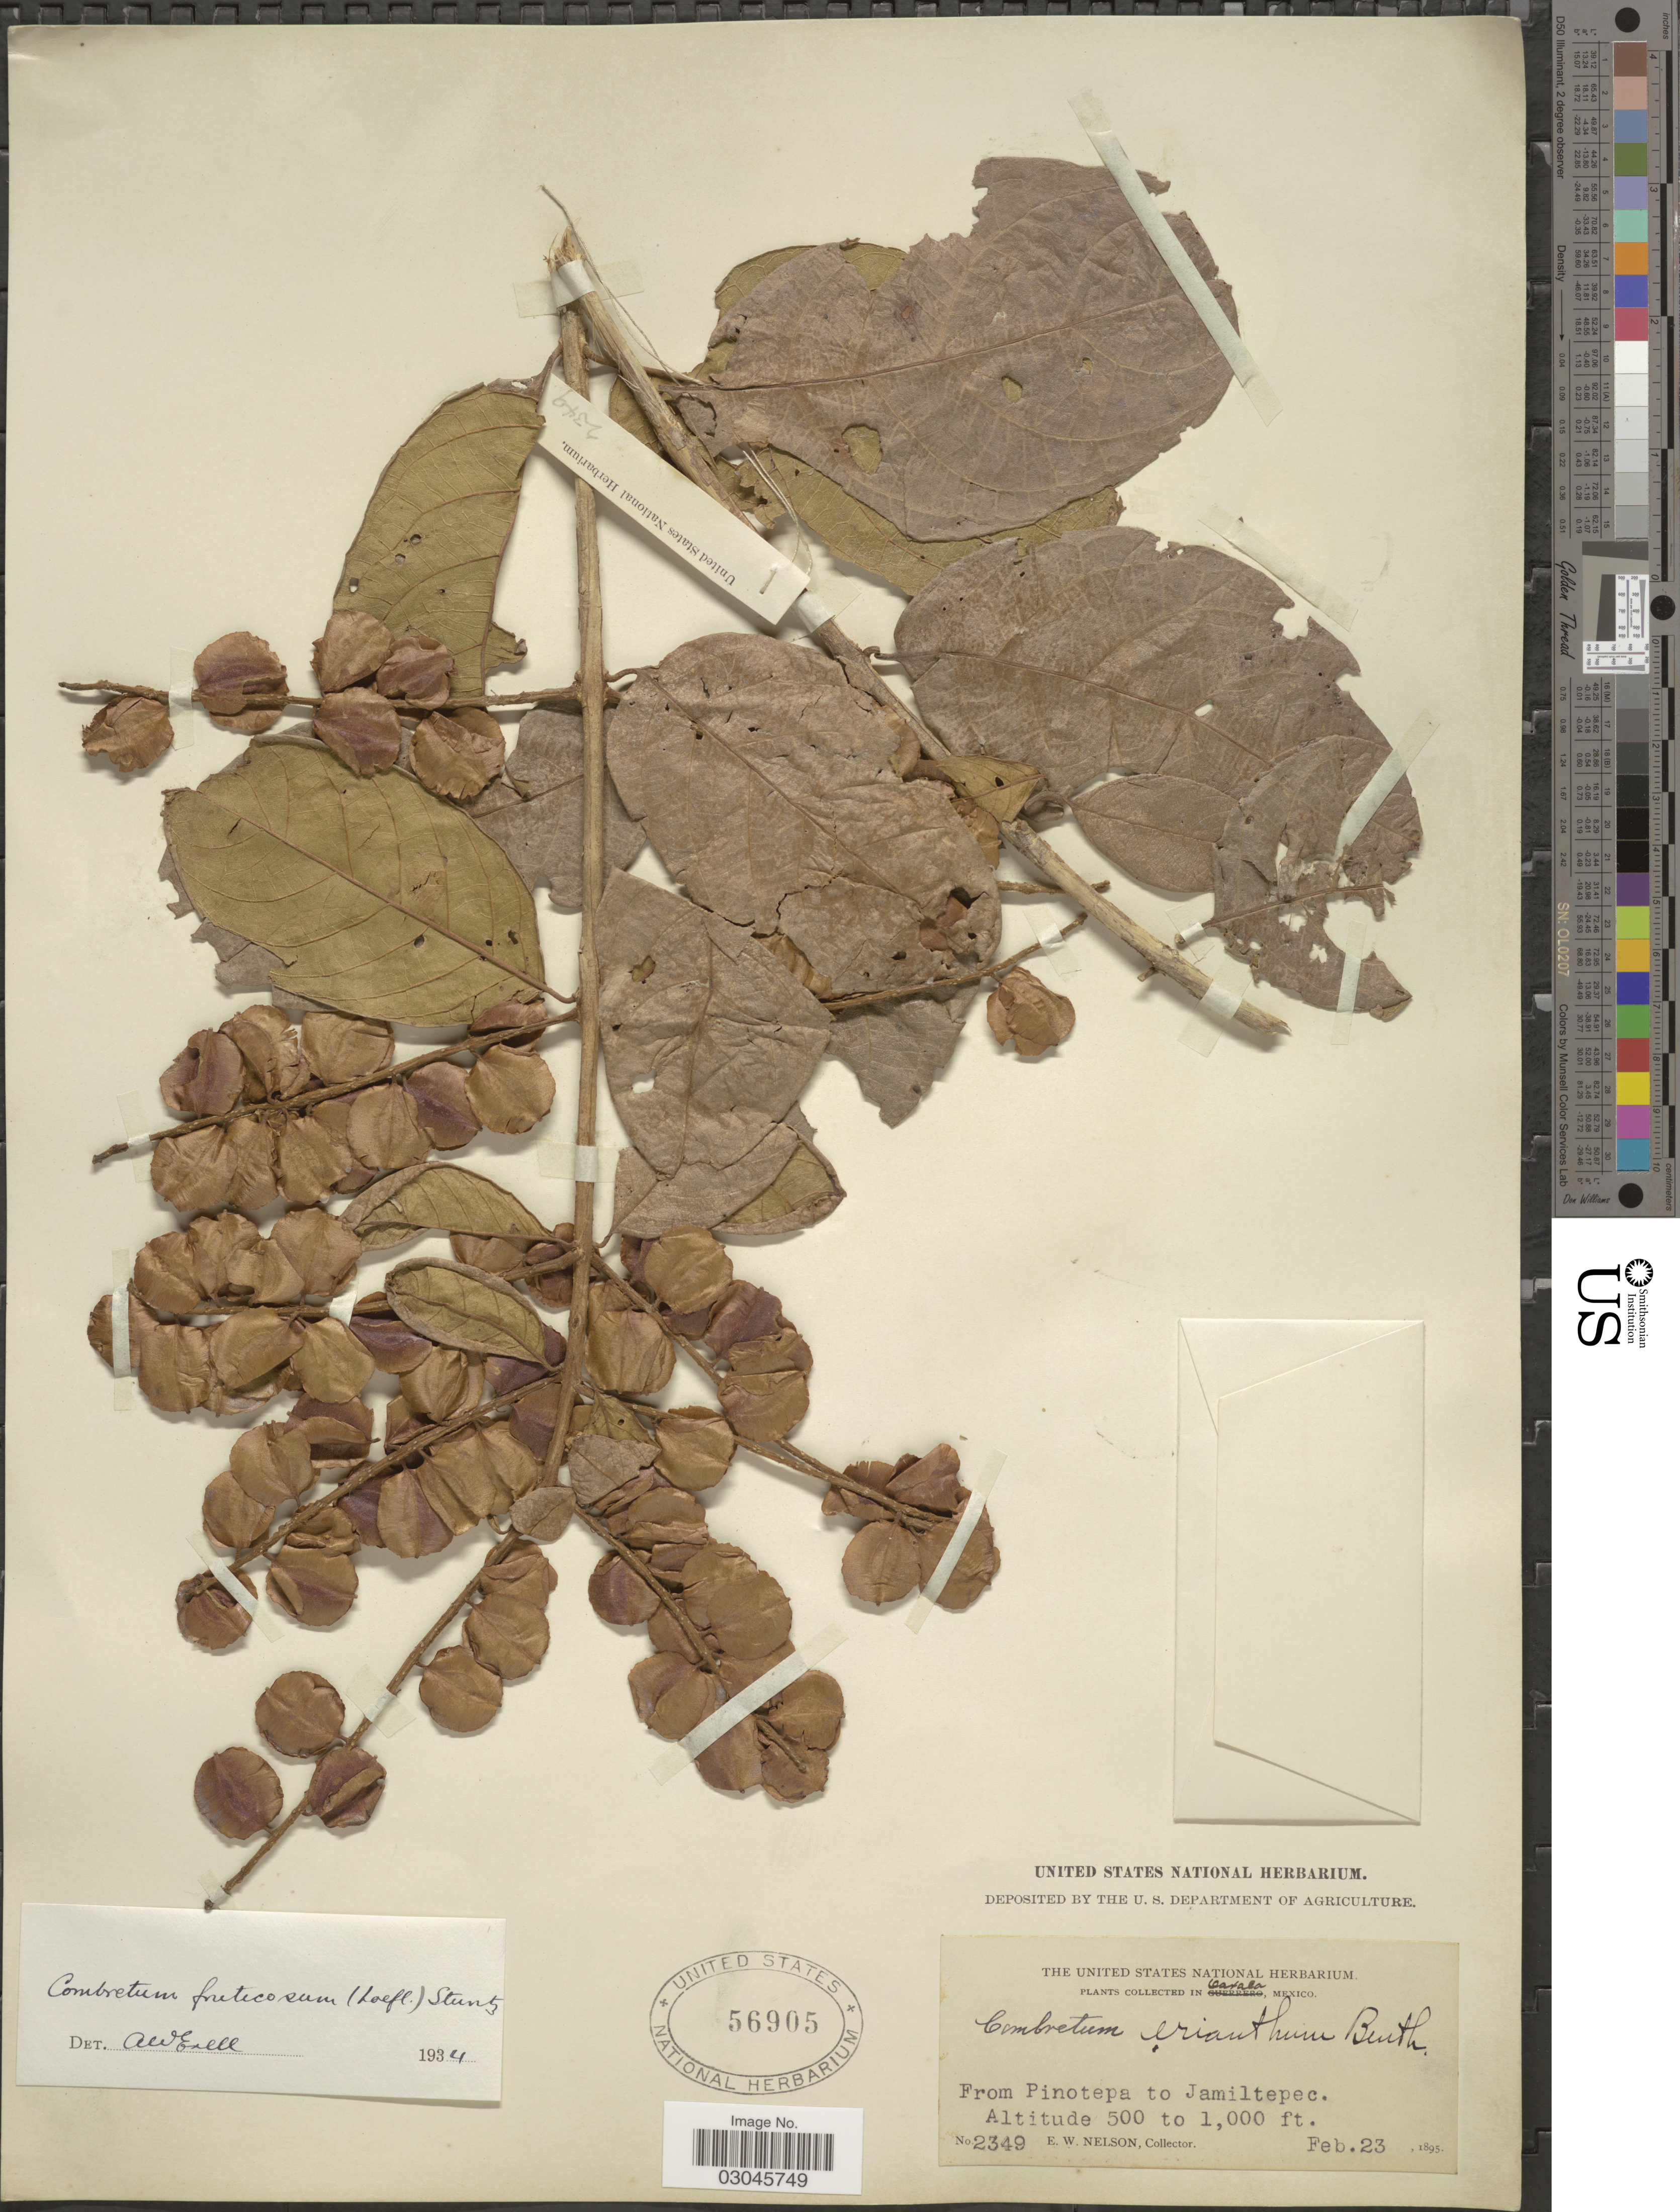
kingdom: Plantae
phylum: Tracheophyta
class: Magnoliopsida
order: Myrtales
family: Combretaceae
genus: Combretum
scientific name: Combretum fruticosum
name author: (Loefl.) Stuntz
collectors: E. W. Nelson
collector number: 2349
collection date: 1895-02-23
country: Mexico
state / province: Oaxaca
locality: From Pinotepa to Jamiltepec.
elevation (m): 152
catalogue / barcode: US 56905